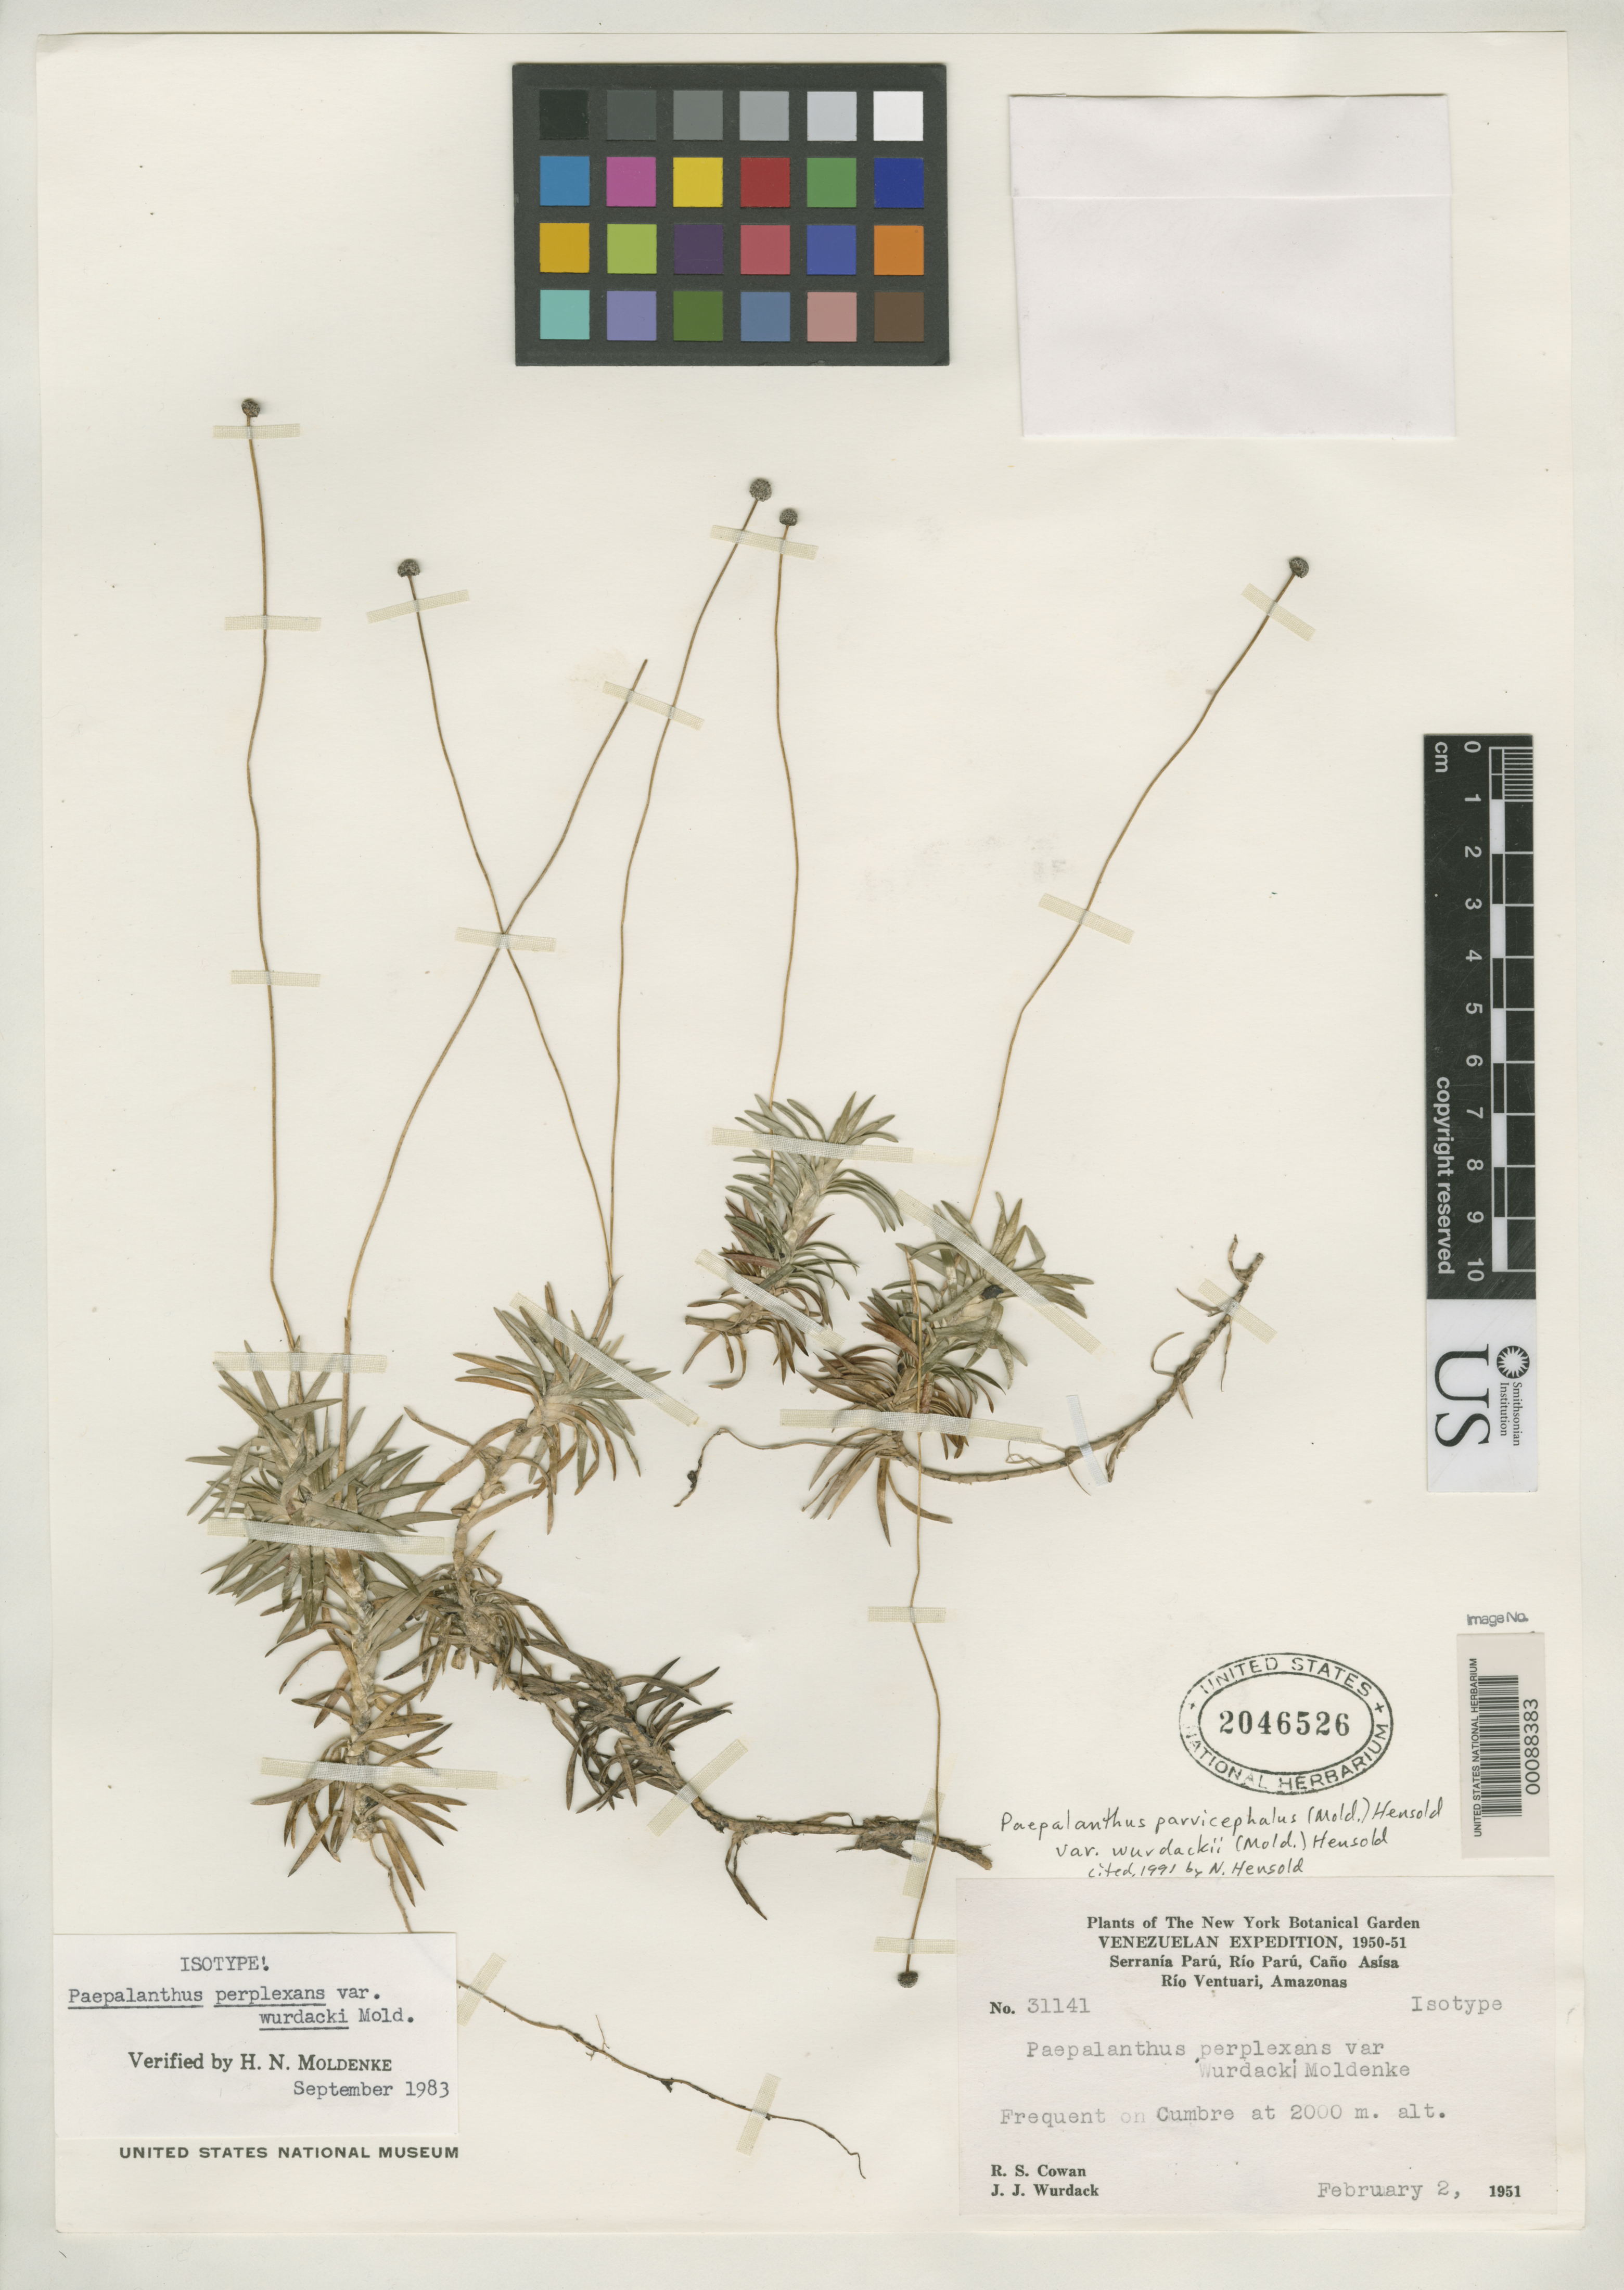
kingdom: Plantae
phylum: Tracheophyta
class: Liliopsida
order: Poales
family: Eriocaulaceae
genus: Paepalanthus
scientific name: Paepalanthus perplexans var. wurdacki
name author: Moldenke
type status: Isotype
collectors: R. S. Cowan & J. J. Wurdack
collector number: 31141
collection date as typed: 02 Feb 1951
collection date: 1951-02-02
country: Venezuela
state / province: Amazonas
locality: Serrania Paru, Rio Paru, Cano Asisa.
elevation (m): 2000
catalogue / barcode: US 2046526